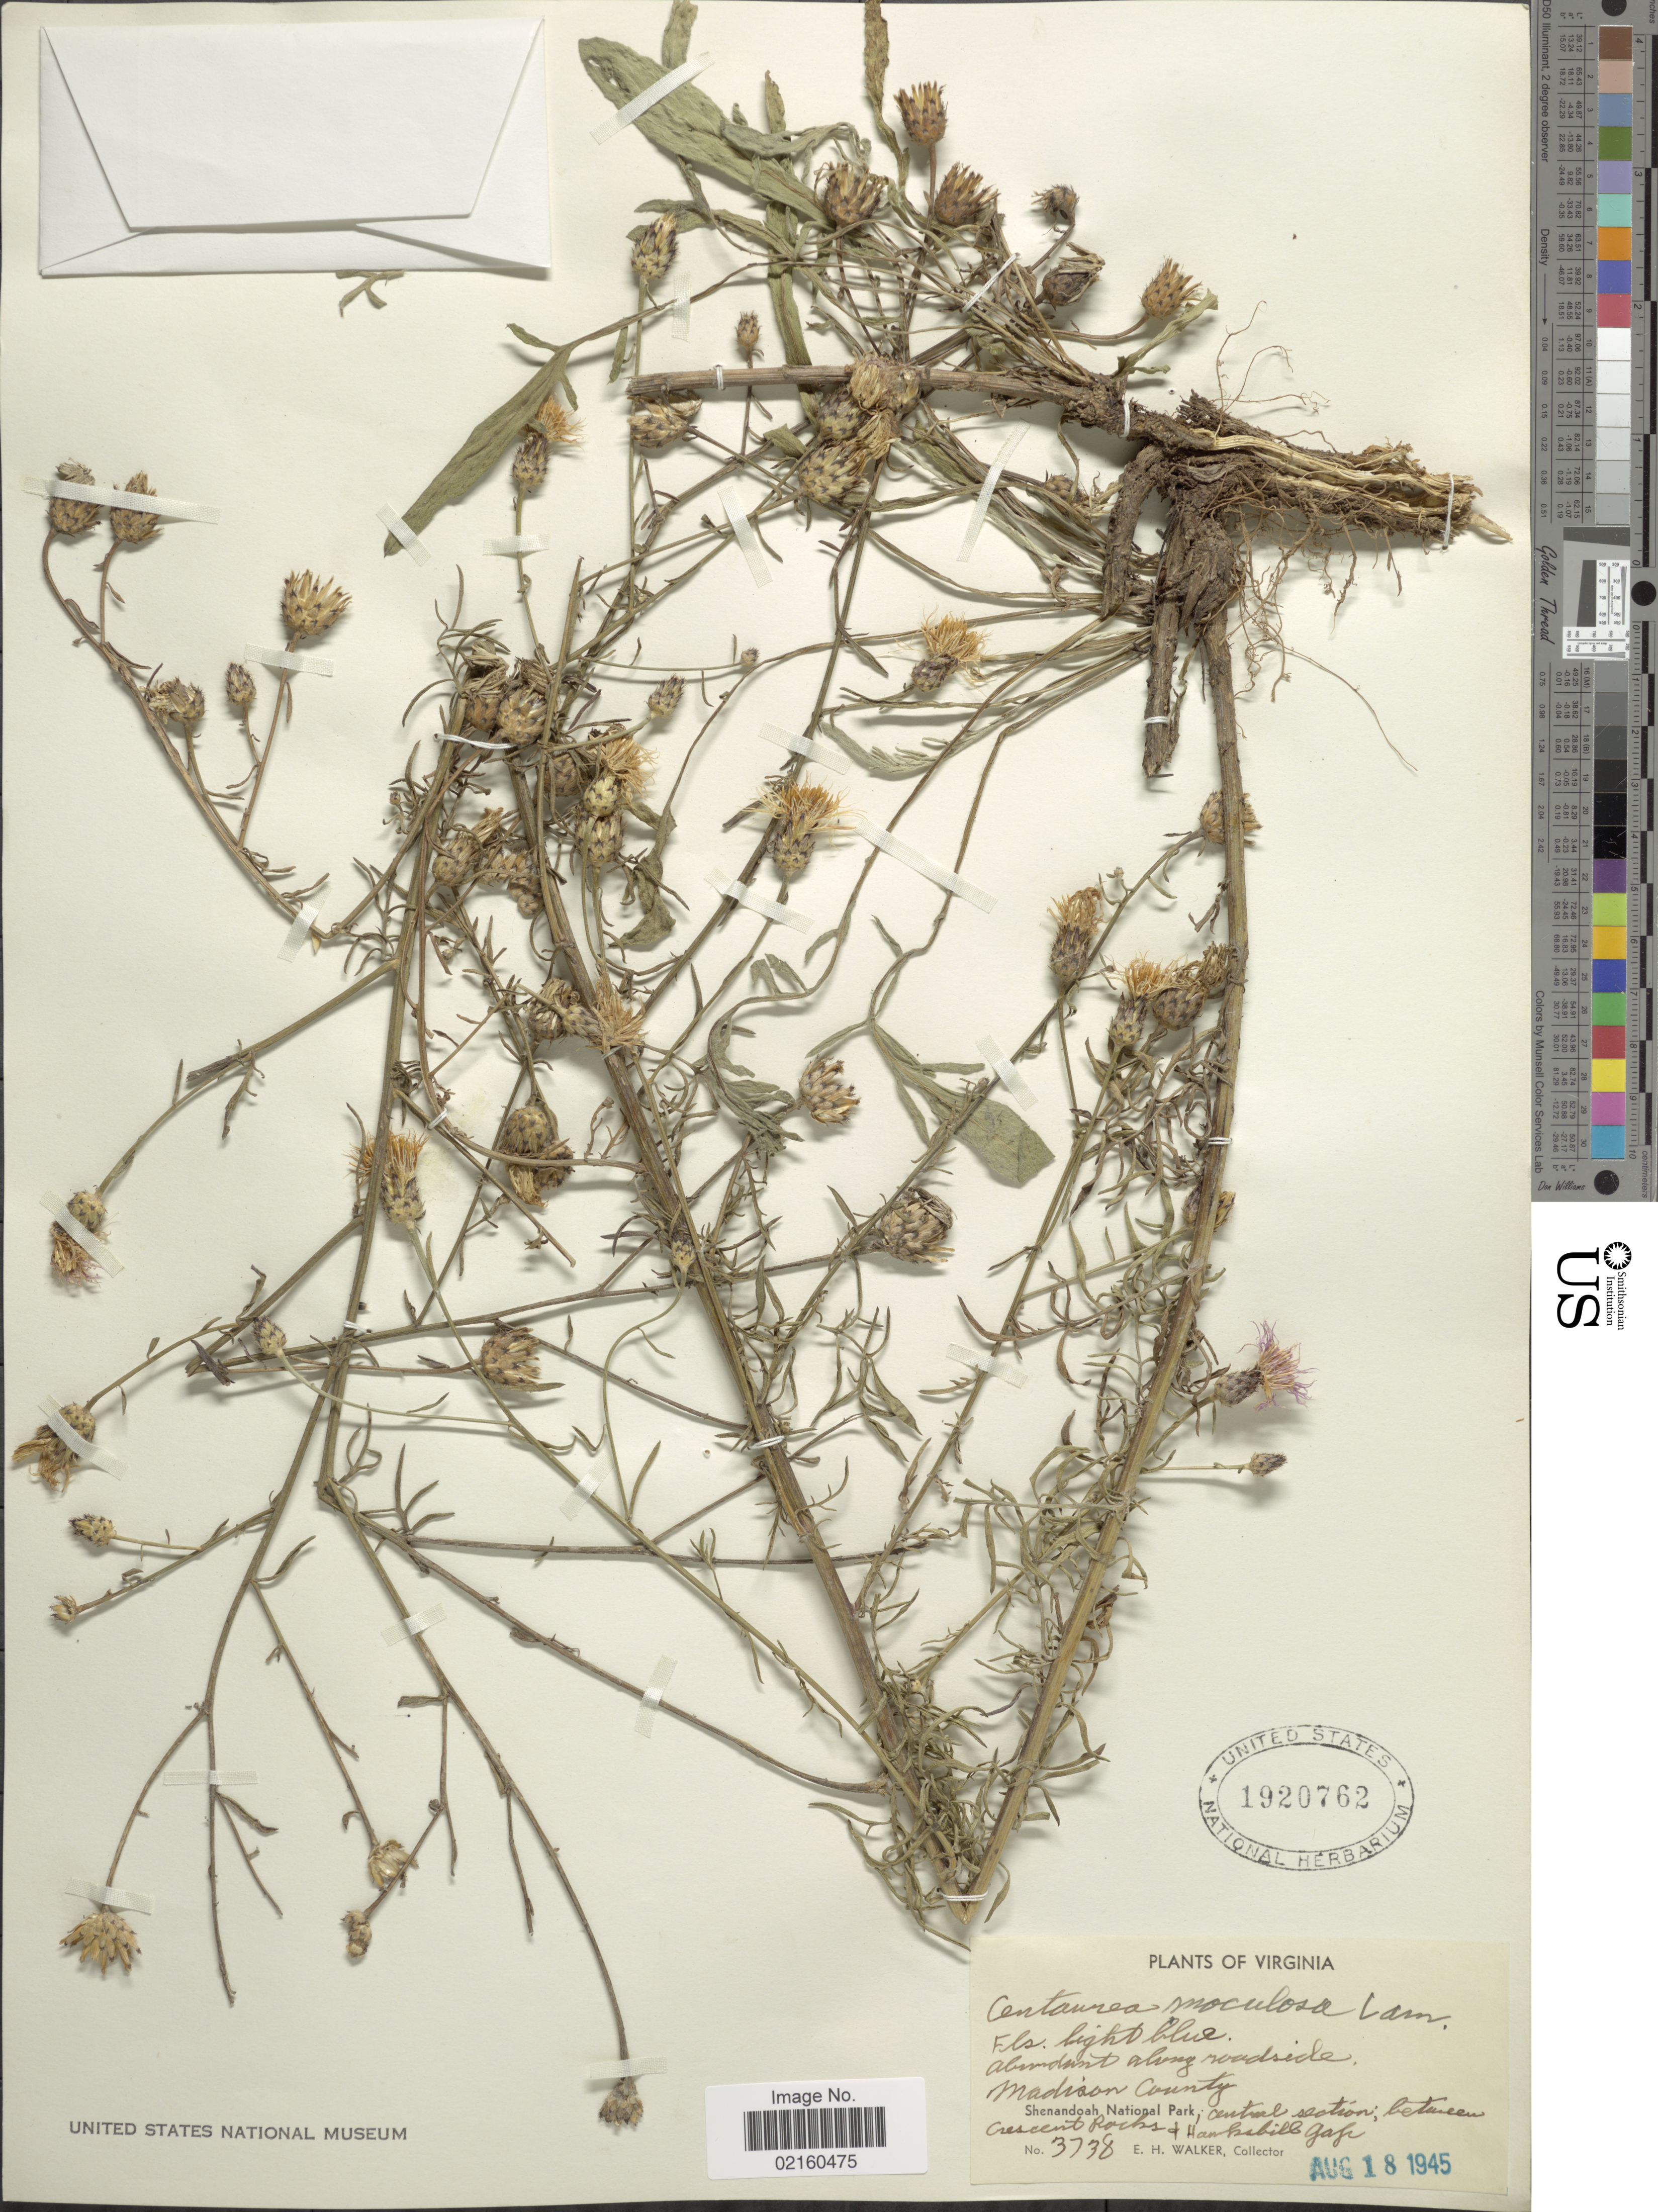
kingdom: Plantae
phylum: Tracheophyta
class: Magnoliopsida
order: Asterales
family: Asteraceae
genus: Centaurea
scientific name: Centaurea stoebe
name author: L.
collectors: E. H. Walker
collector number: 3738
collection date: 1945-08-18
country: United States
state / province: Virginia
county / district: Madison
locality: Shenandoah National Park, CentralSection, between Crescent Rocks + Hawksbill Gap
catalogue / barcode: US 1920762